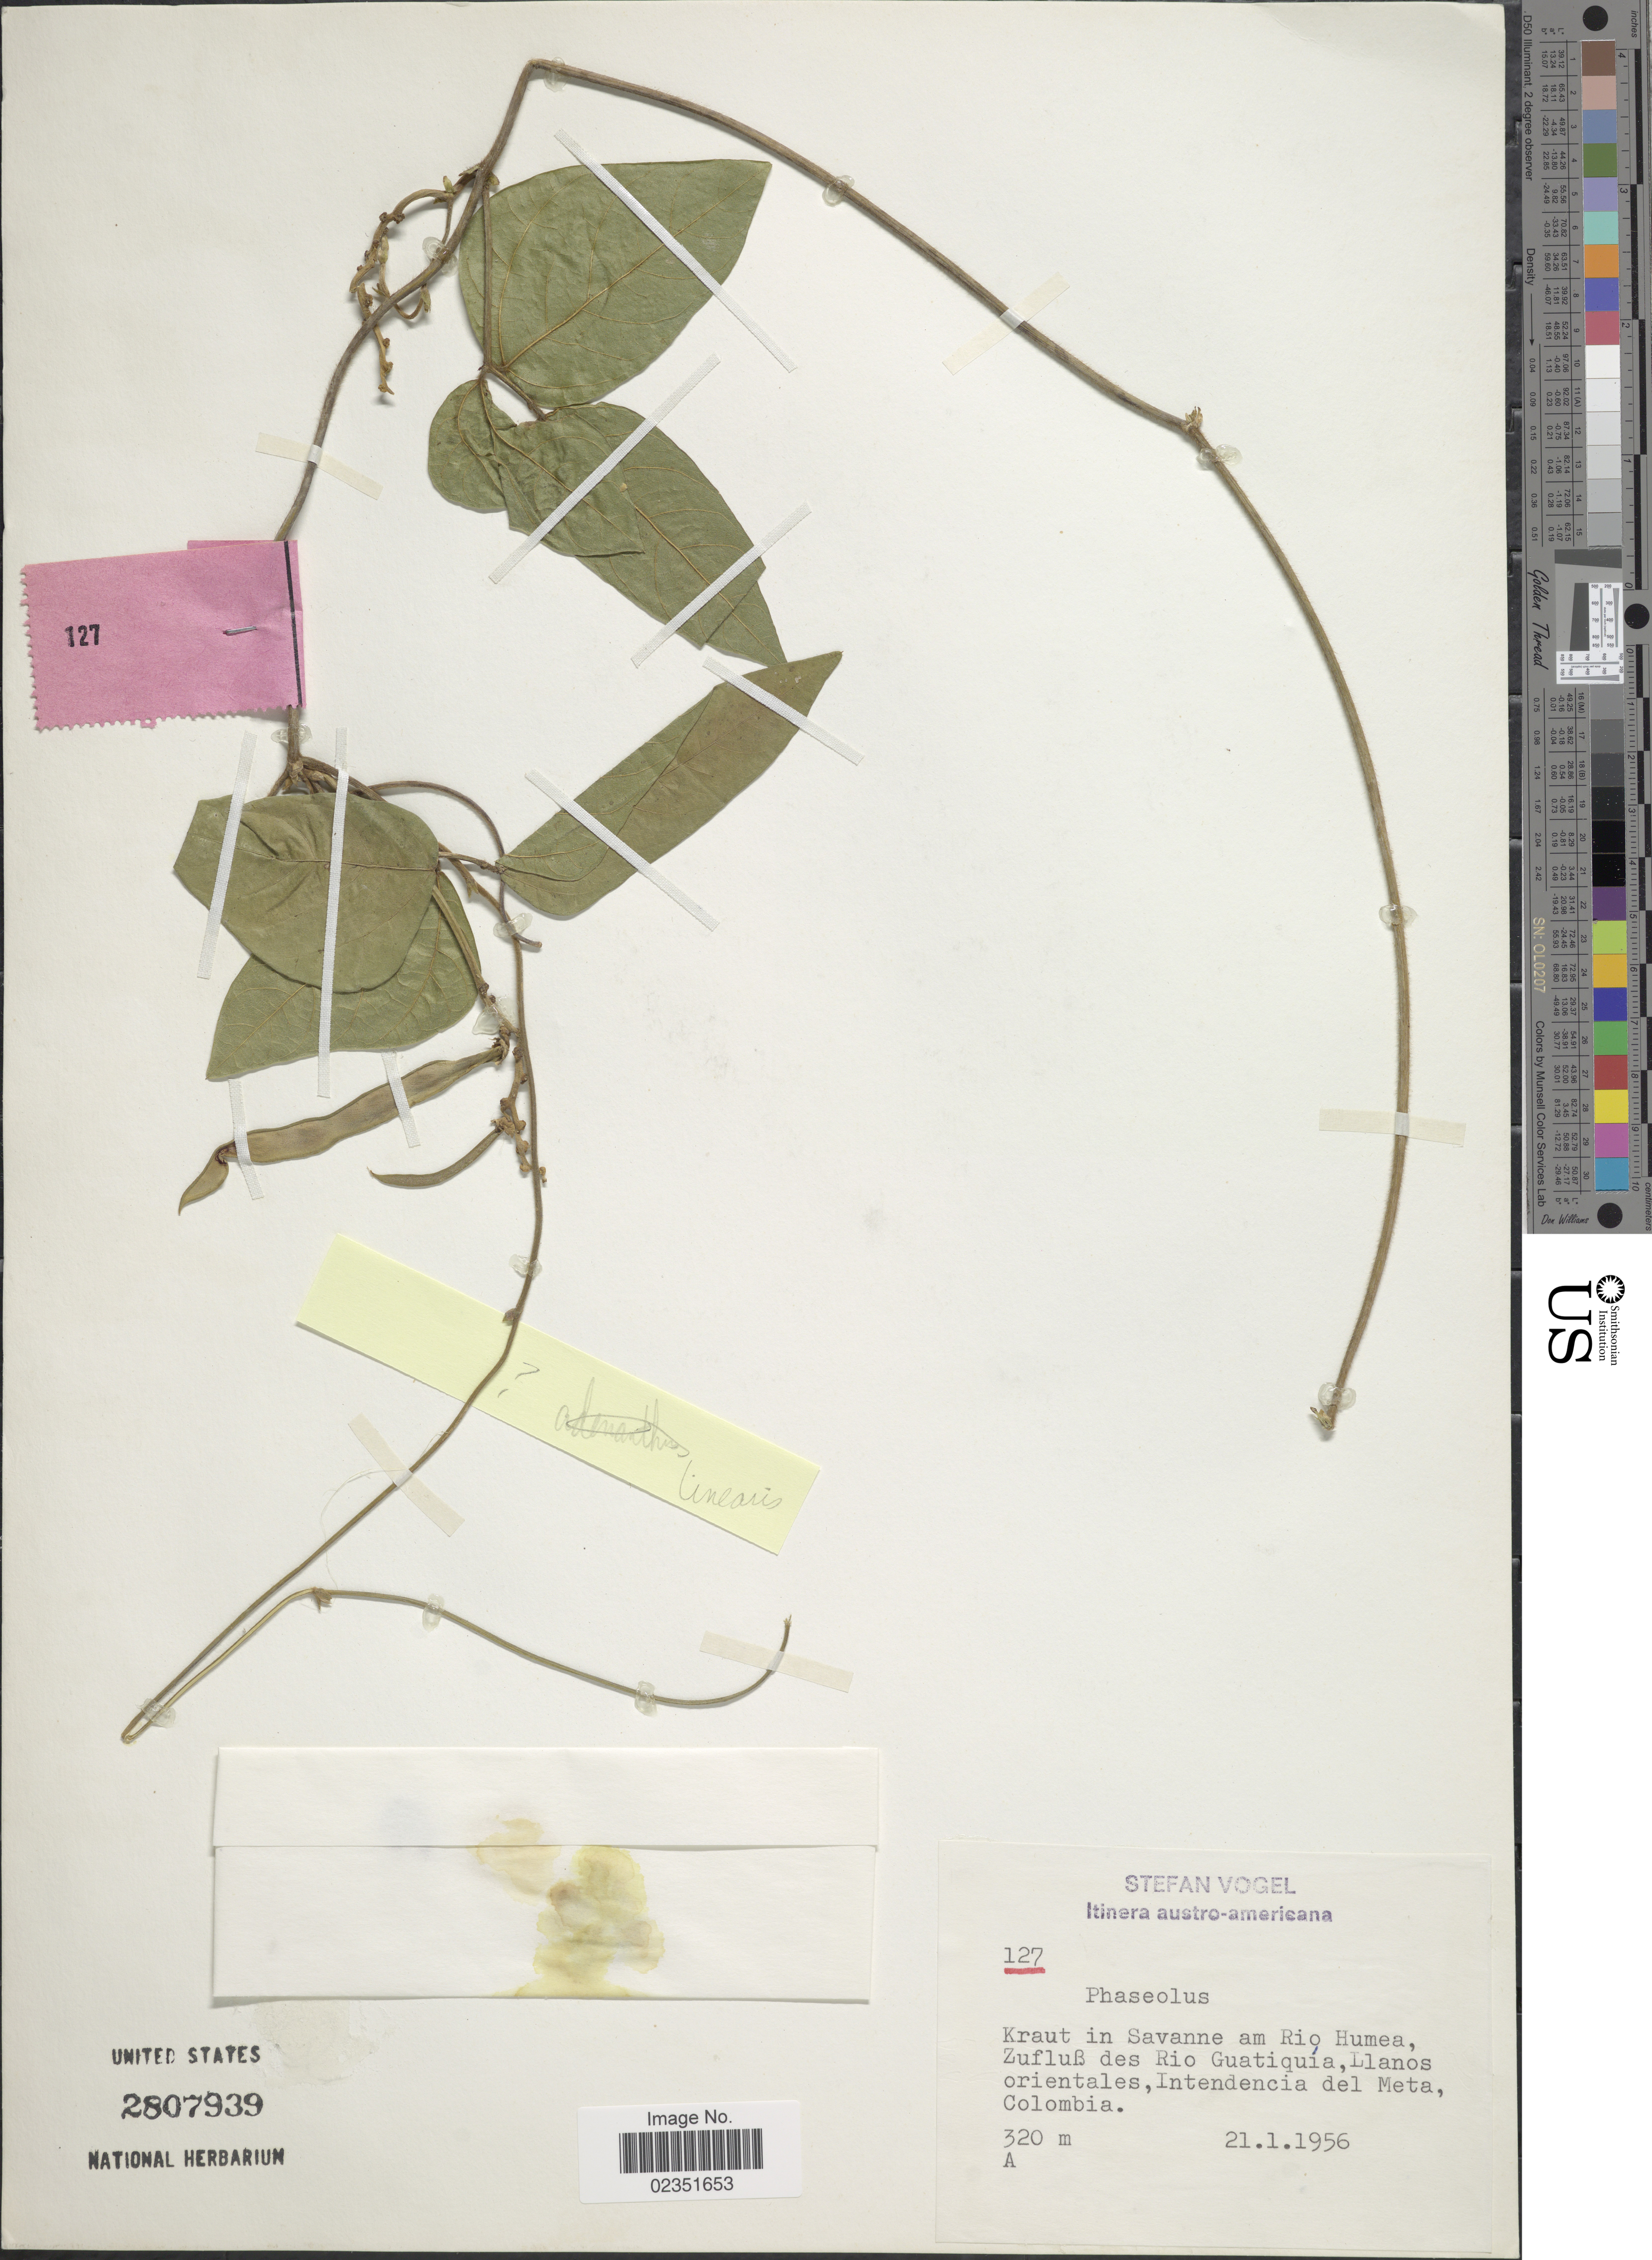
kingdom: Plantae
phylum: Tracheophyta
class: Magnoliopsida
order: Fabales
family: Fabaceae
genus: Phaseolus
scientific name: Phaseolus sp.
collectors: S. Vogel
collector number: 127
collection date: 1956-01-21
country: Colombia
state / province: Meta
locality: Kraut in Savanne am Rio Humea, Zuflub des Rio Guatiquia, Llanos orientales, Intendencia del Meta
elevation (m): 320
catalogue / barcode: US 2807939